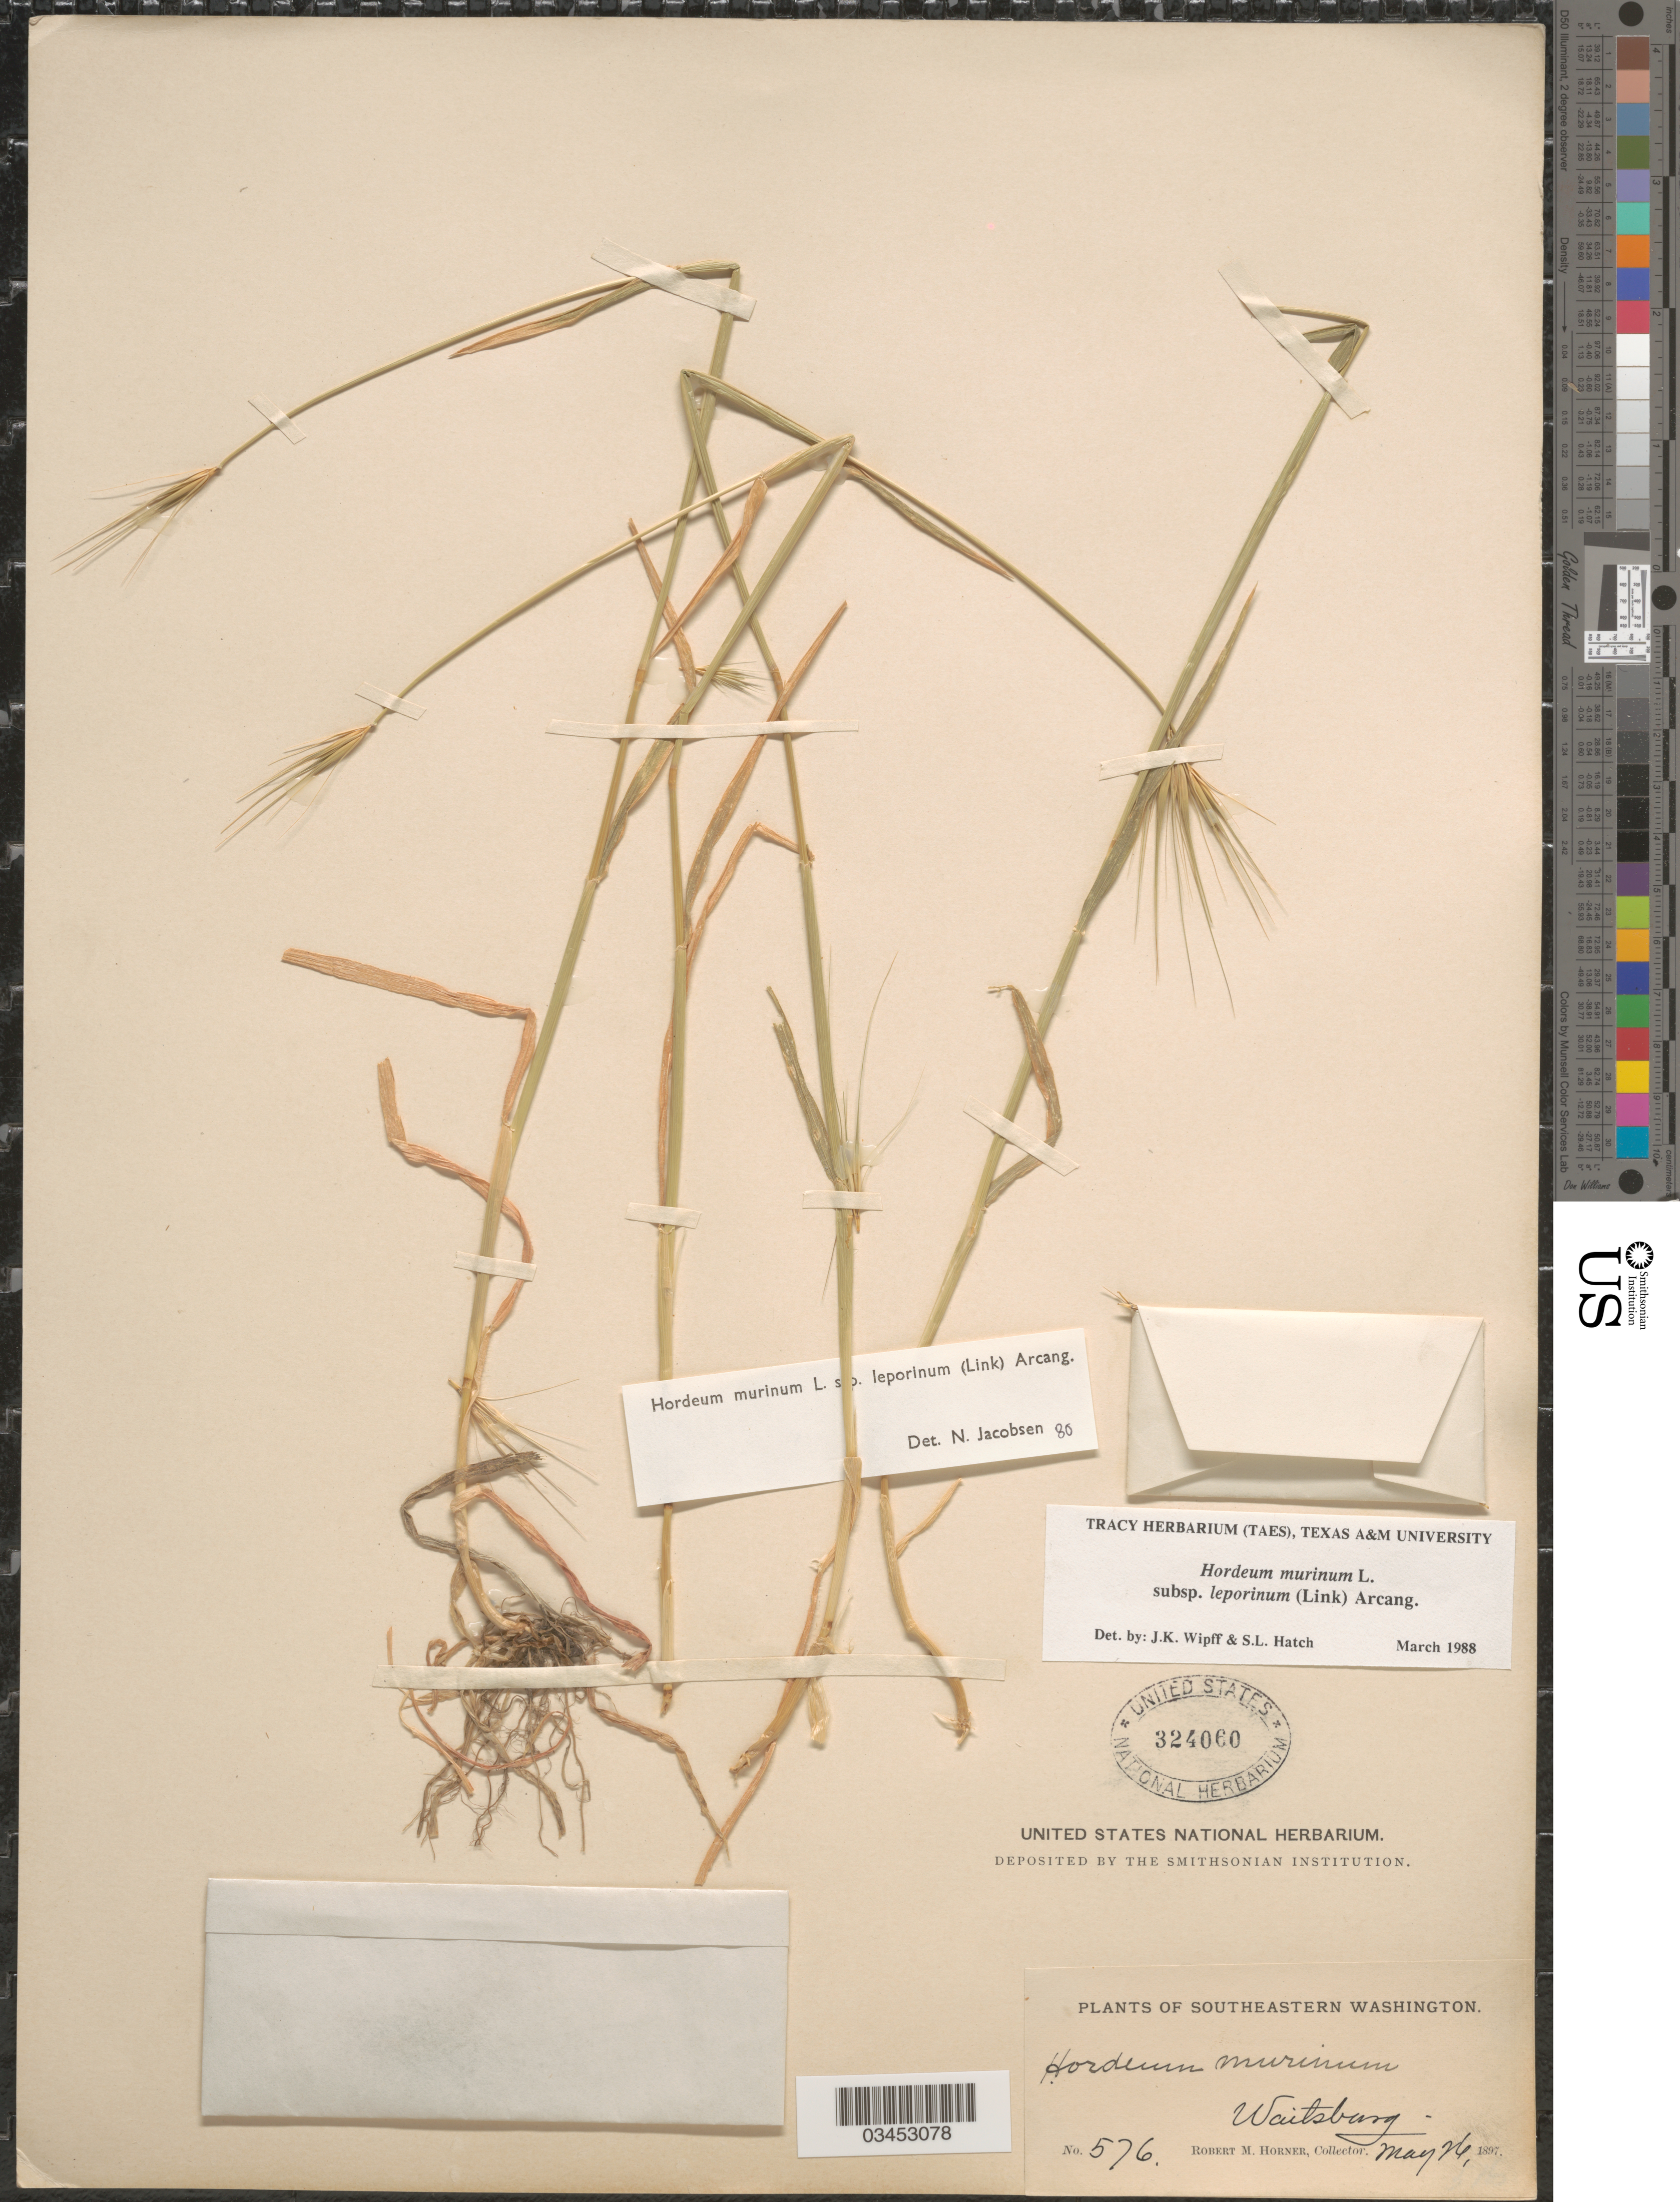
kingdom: Plantae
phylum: Tracheophyta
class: Liliopsida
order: Poales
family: Poaceae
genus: Hordeum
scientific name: Hordeum murinum subsp. leporinum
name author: (Link) Arcang.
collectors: R. Horner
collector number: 576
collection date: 1897-05-26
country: United States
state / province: Washington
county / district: Walla Walla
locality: Southeastern Washington. Waitsburg.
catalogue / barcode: US 324060